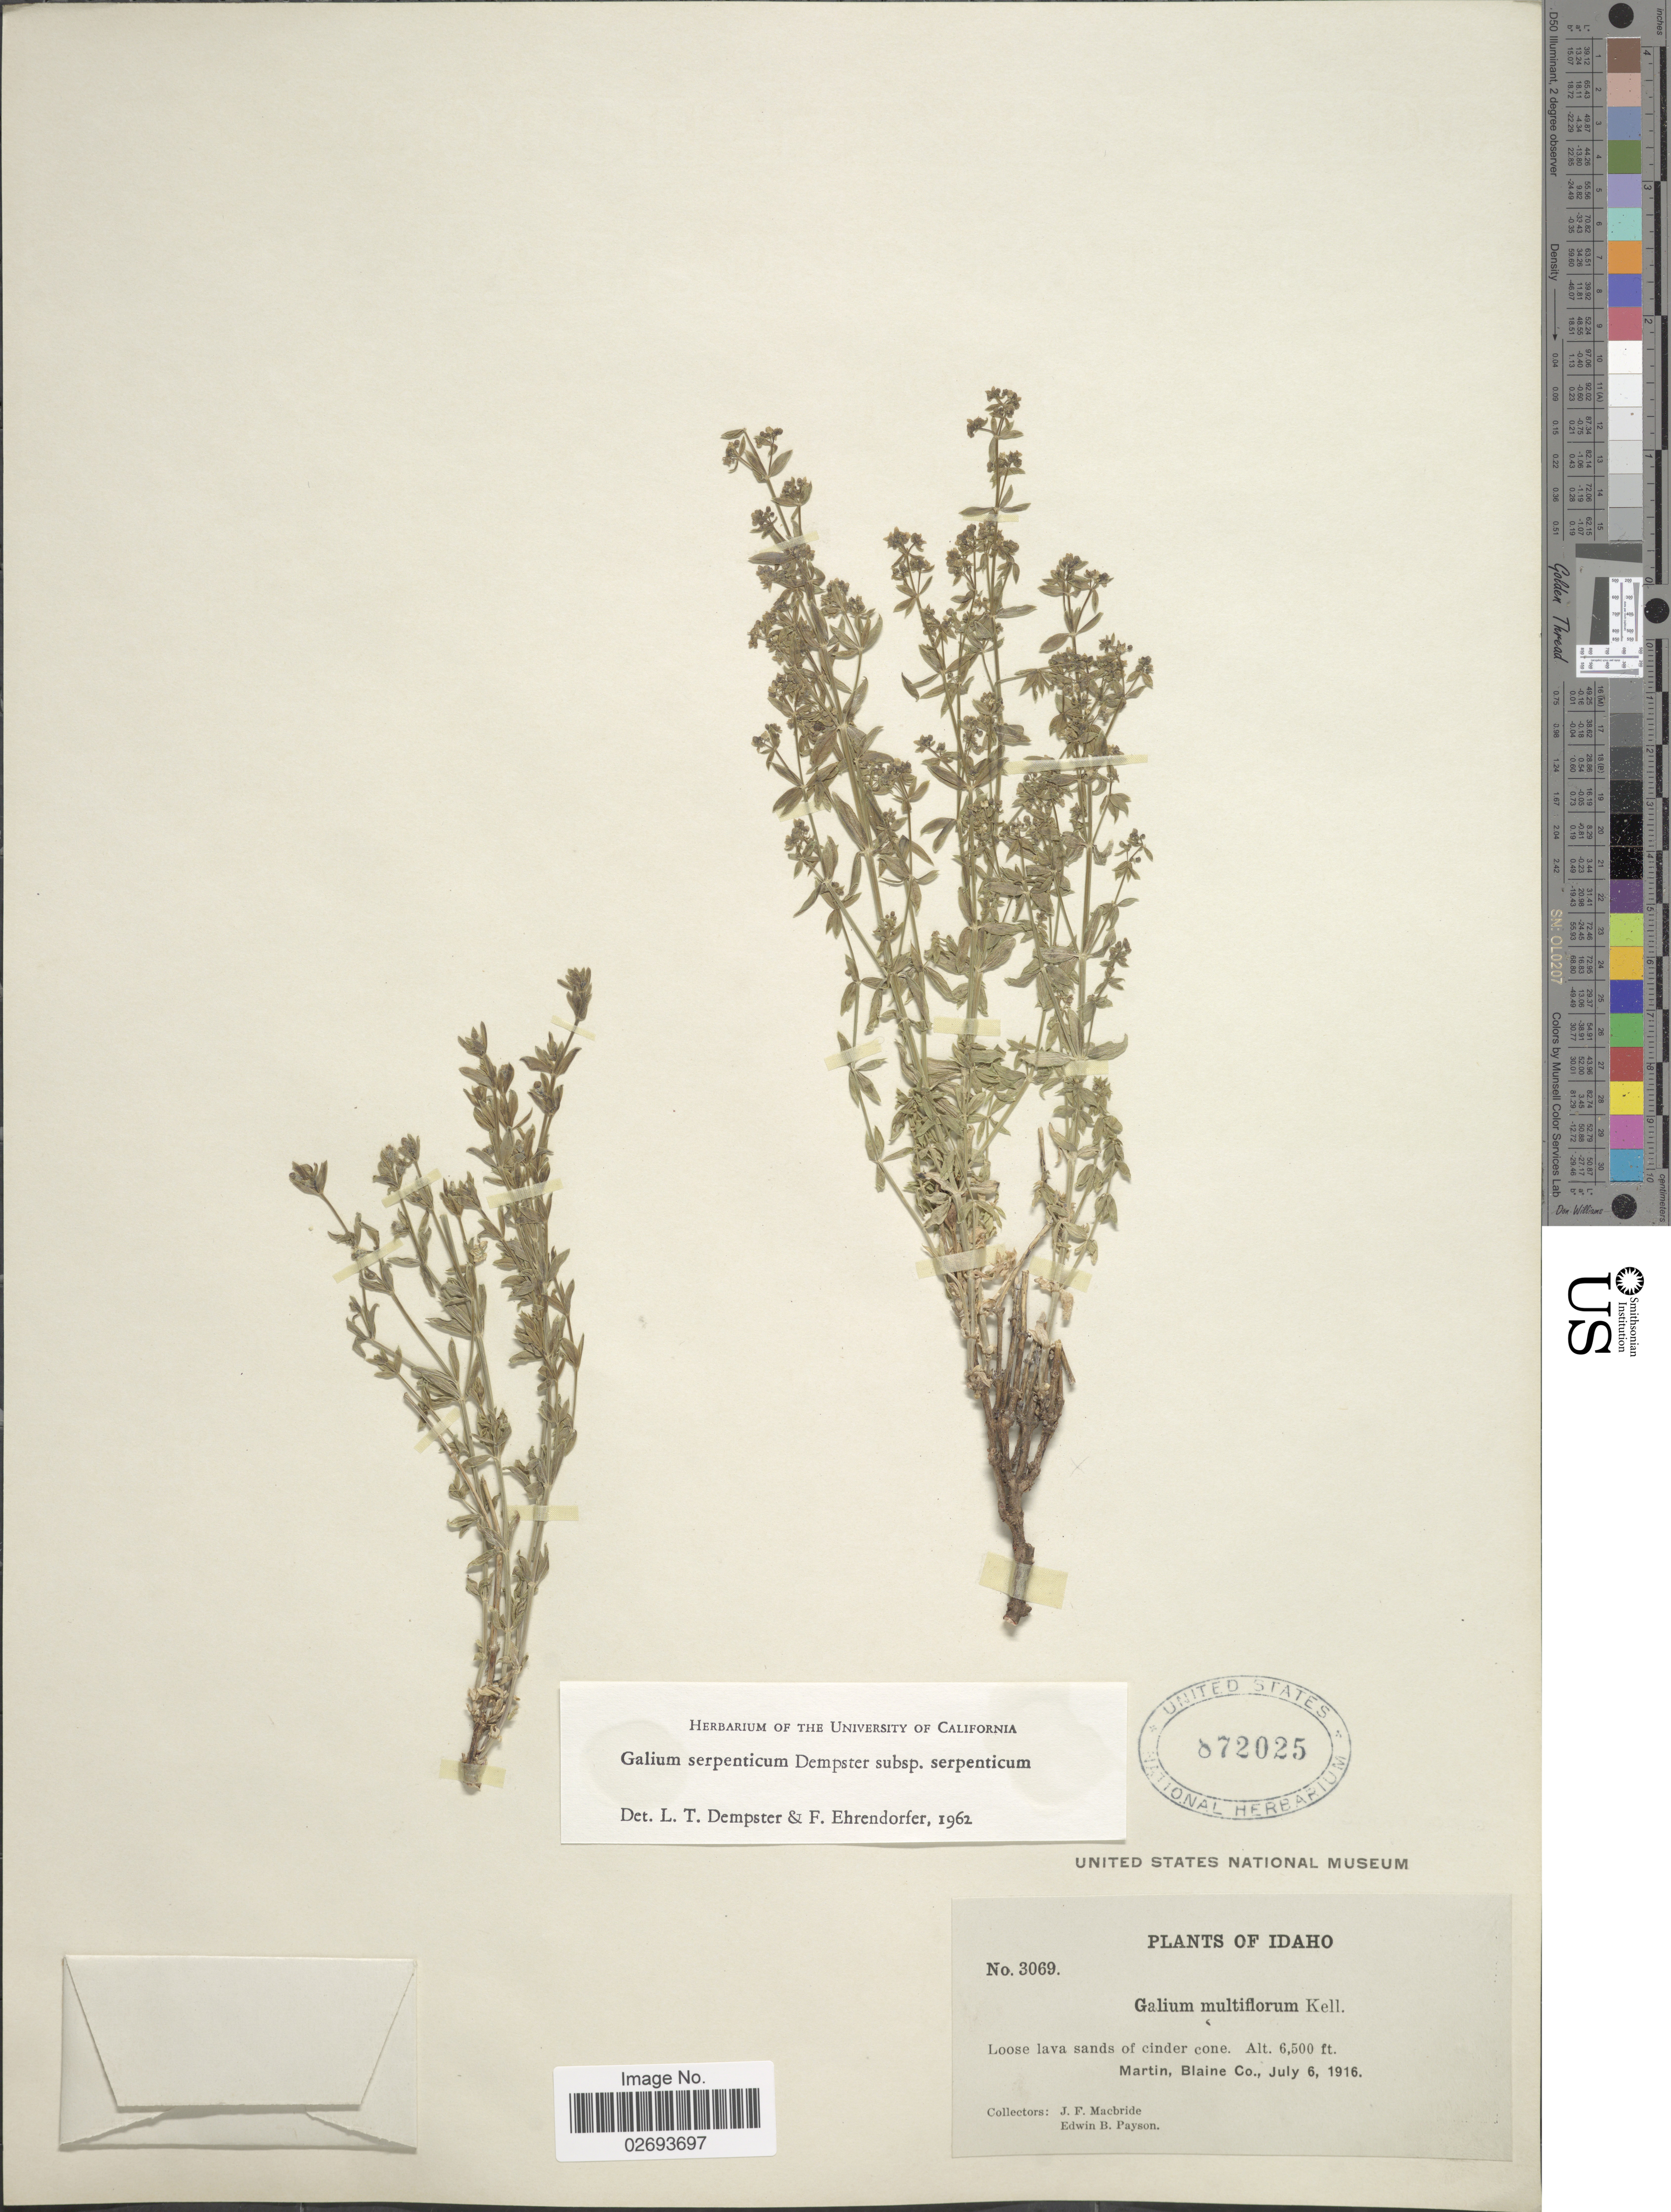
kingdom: Plantae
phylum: Tracheophyta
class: Magnoliopsida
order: Gentianales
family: Rubiaceae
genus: Galium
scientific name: Galium serpenticum subsp. serpenticum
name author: Dempster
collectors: J. F. Macbride & E. B. Payson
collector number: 3069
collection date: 1916-07-06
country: United States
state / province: Idaho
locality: Loose lava sands of cinder cone, Martin, Blaine Co.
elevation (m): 1981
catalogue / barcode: US 872025